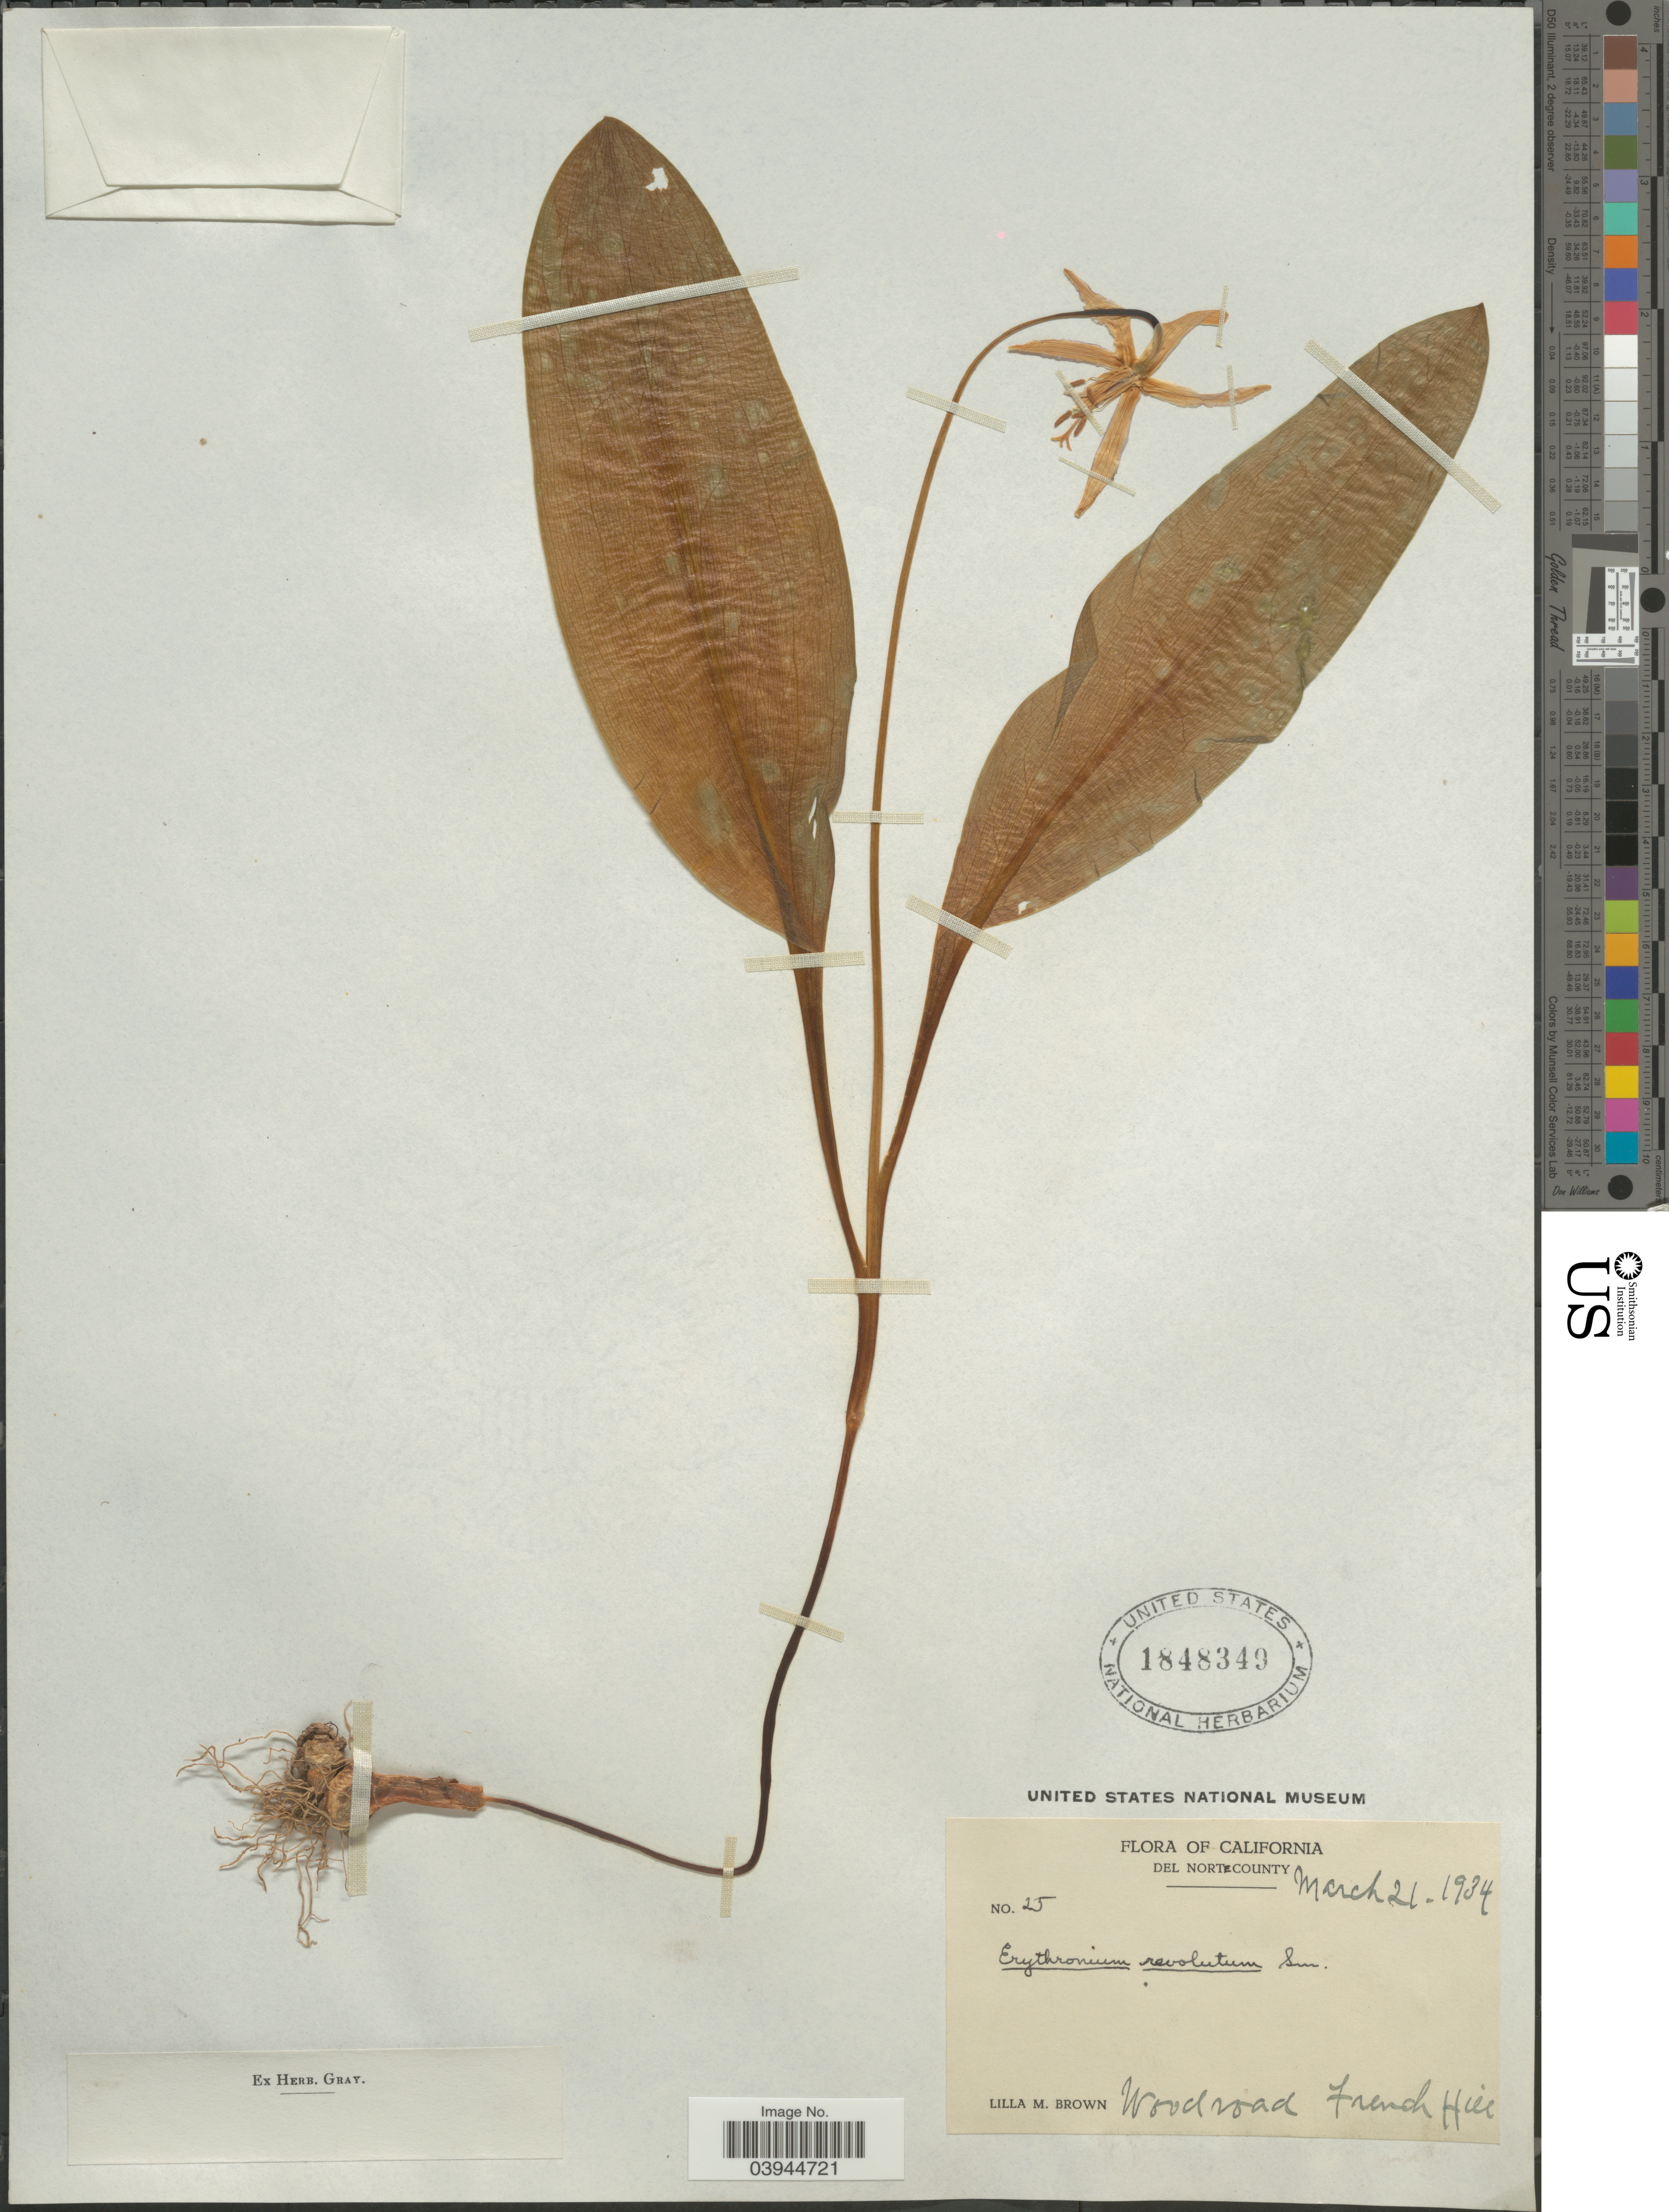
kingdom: Plantae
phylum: Tracheophyta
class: Liliopsida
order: Liliales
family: Liliaceae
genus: Erythronium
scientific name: Erythronium revolutum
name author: Sm.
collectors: L. M. Brown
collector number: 25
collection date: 1934-03-21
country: United States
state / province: California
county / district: Del Norte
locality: Del Norte County. Wooded road. French Hill.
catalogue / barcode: US 1848349